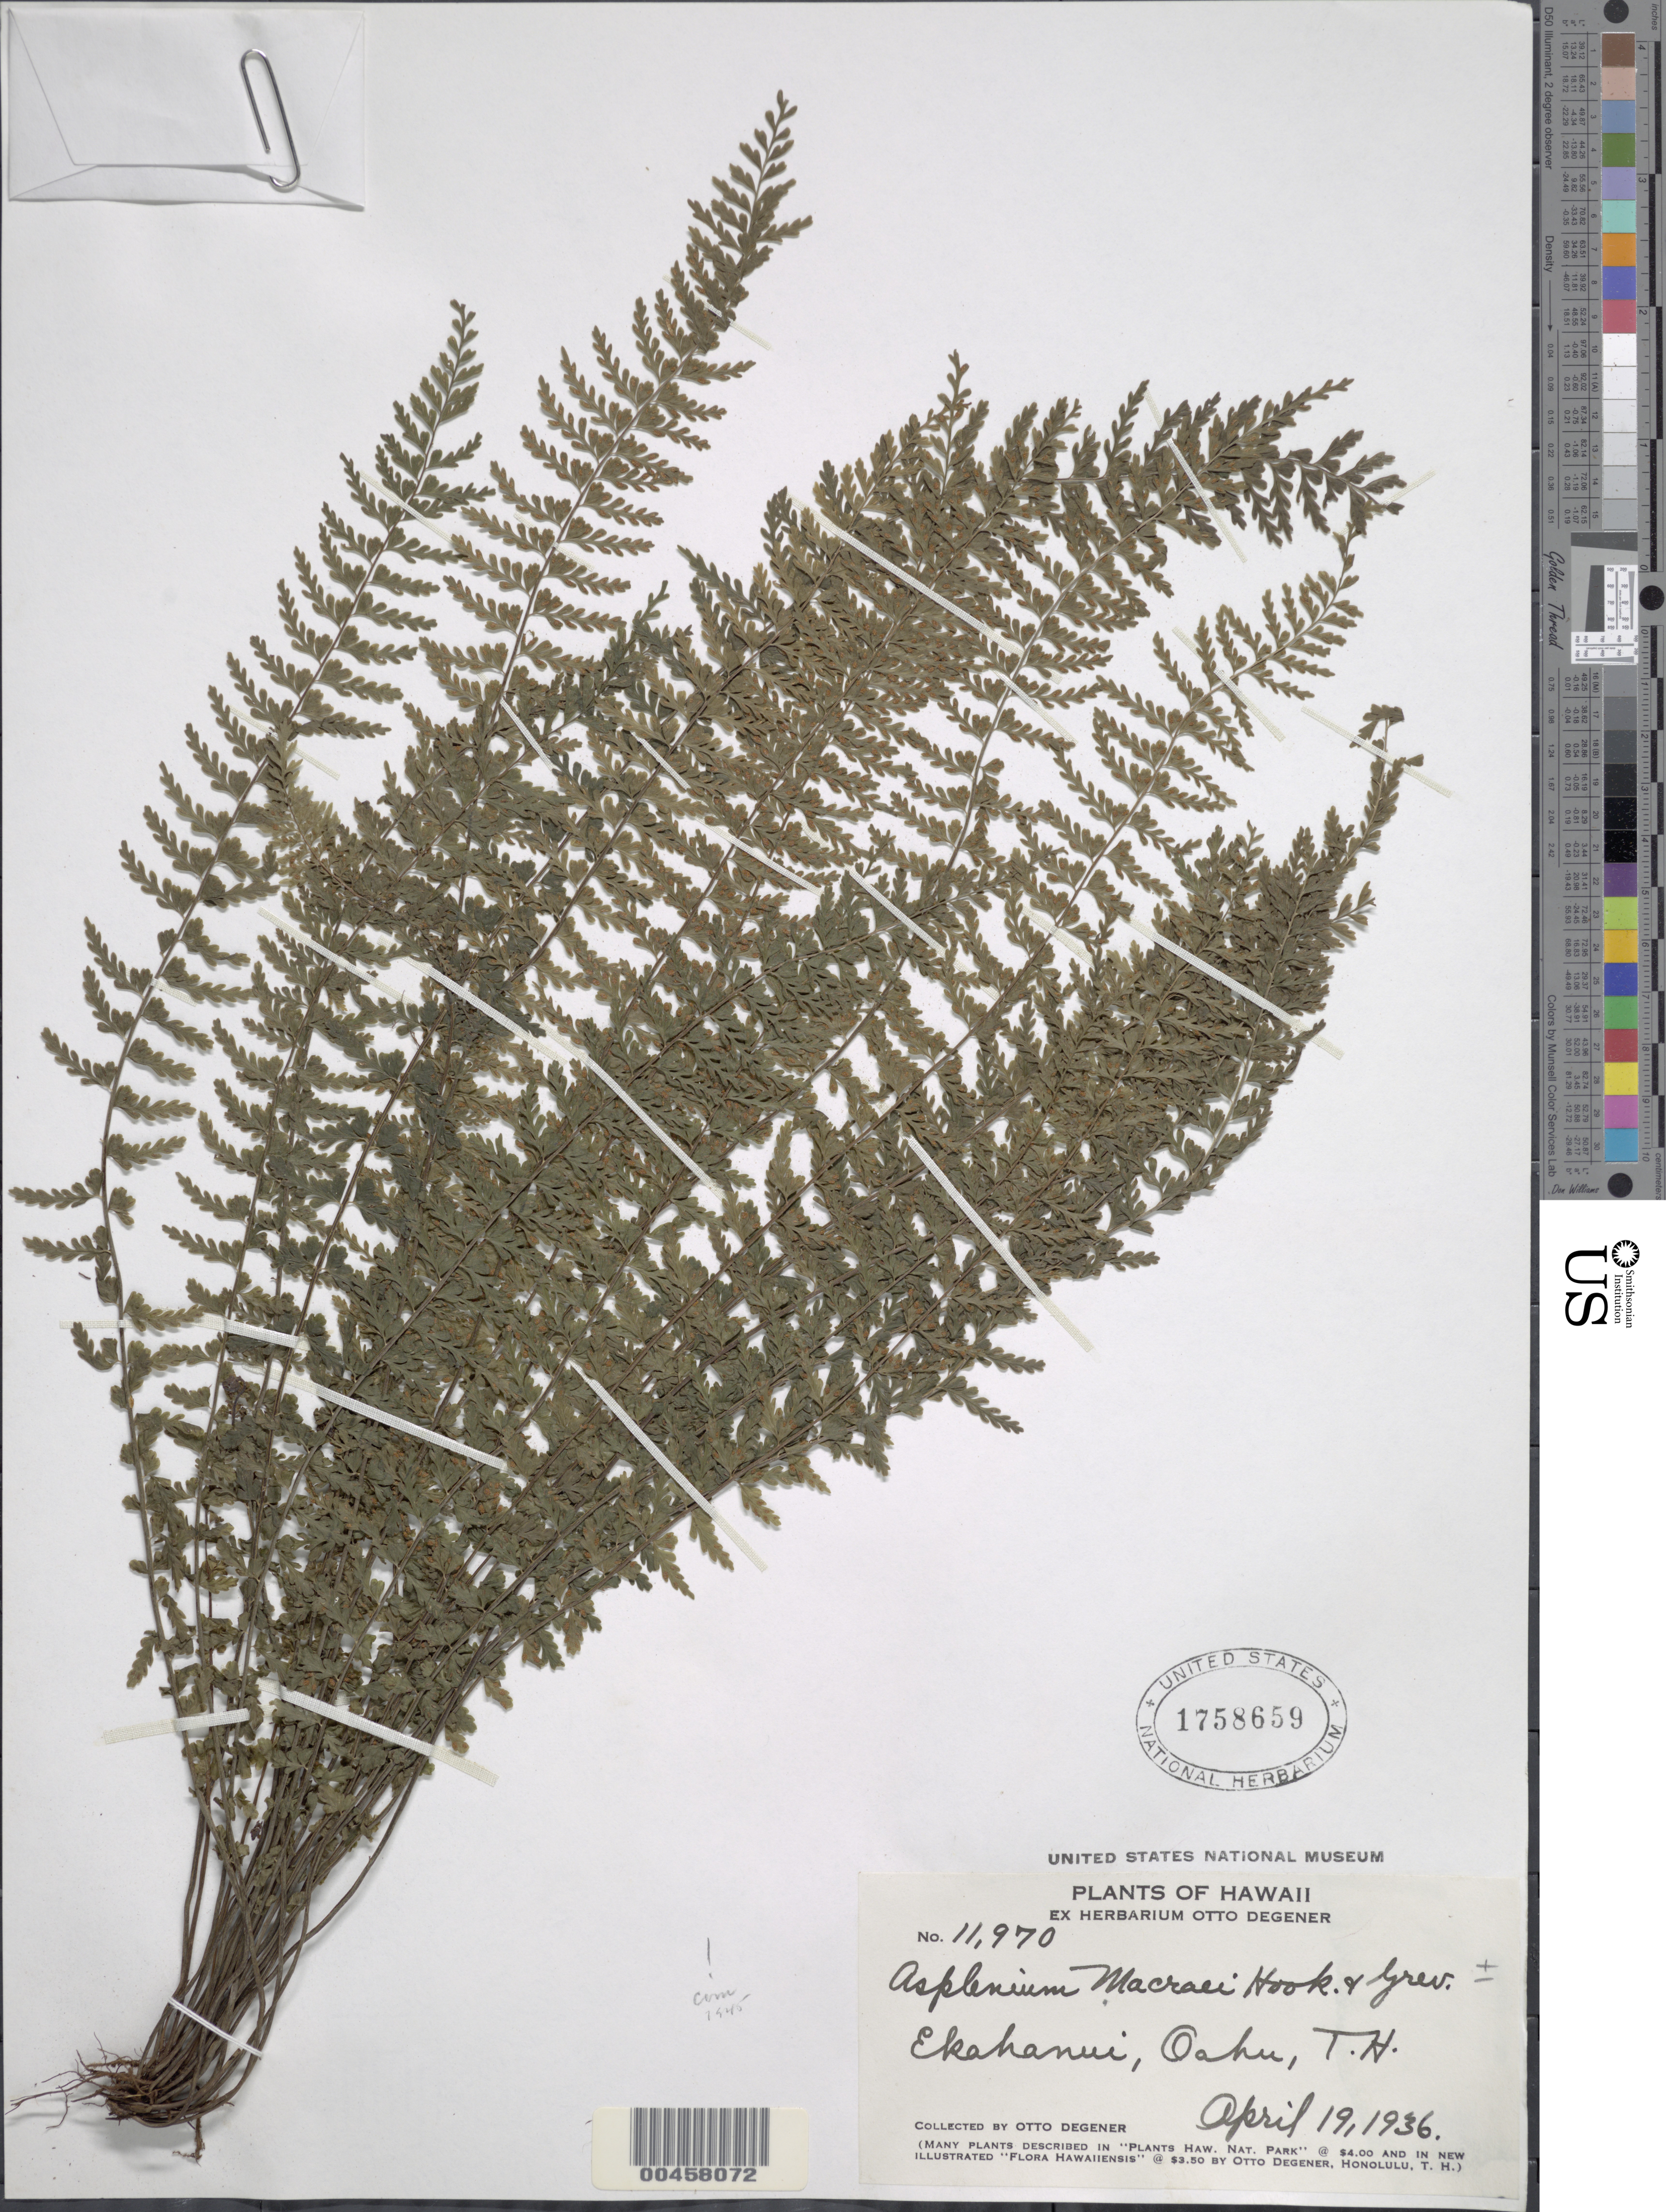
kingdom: Plantae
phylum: Tracheophyta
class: Polypodiopsida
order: Polypodiales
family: Aspleniaceae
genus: Asplenium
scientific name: Asplenium macraei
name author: Hook. & Grev.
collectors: O. Degener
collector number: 11970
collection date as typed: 19 Apr 1936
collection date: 1936-04-19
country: United States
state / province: Hawaii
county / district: Honolulu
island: Oahu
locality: Ekahanui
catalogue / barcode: US 1758659